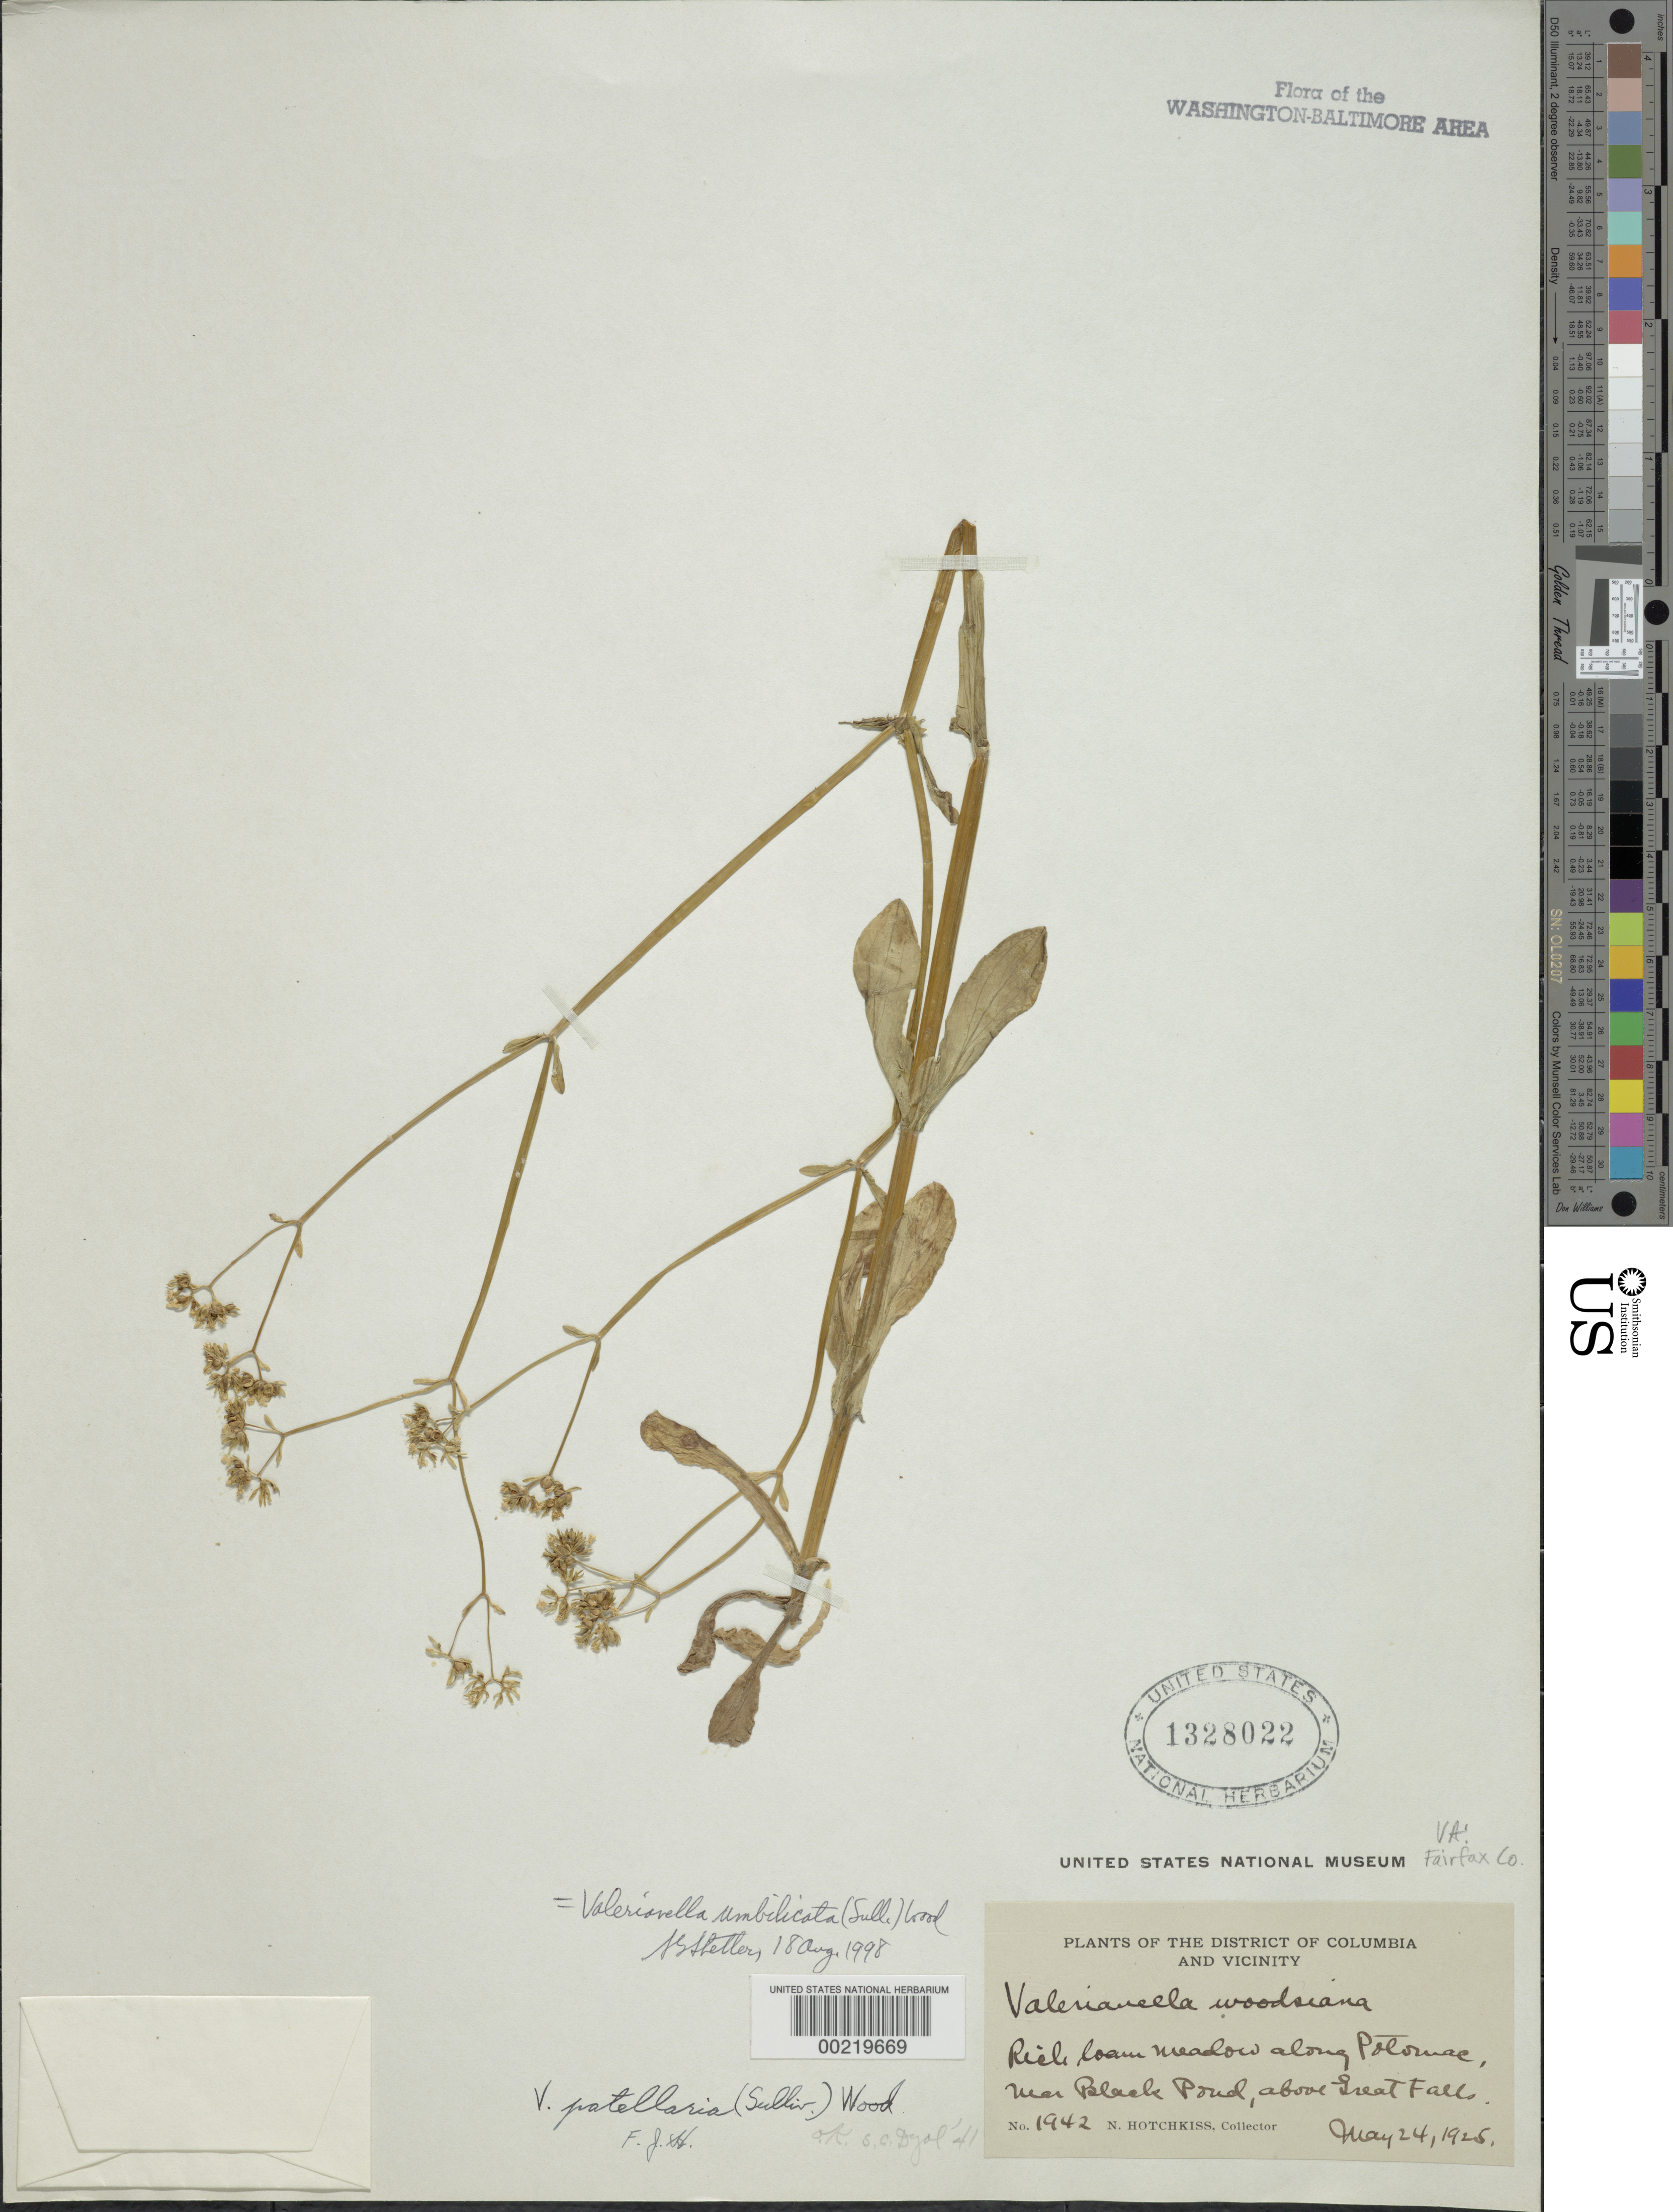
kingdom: Plantae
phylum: Tracheophyta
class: Magnoliopsida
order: Dipsacales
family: Caprifoliaceae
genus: Valerianella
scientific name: Valerianella umbilicata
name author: (Sull.) Alph. Wood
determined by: Dyal, S. C.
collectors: N. Hotchkiss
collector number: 1942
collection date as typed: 24 May 1925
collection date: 1925-05-24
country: United States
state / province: Virginia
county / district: Fairfax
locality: Along Potomac, near Black Pond, above Great Falls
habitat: Rich loam meadow along river near pond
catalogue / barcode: US 1328022